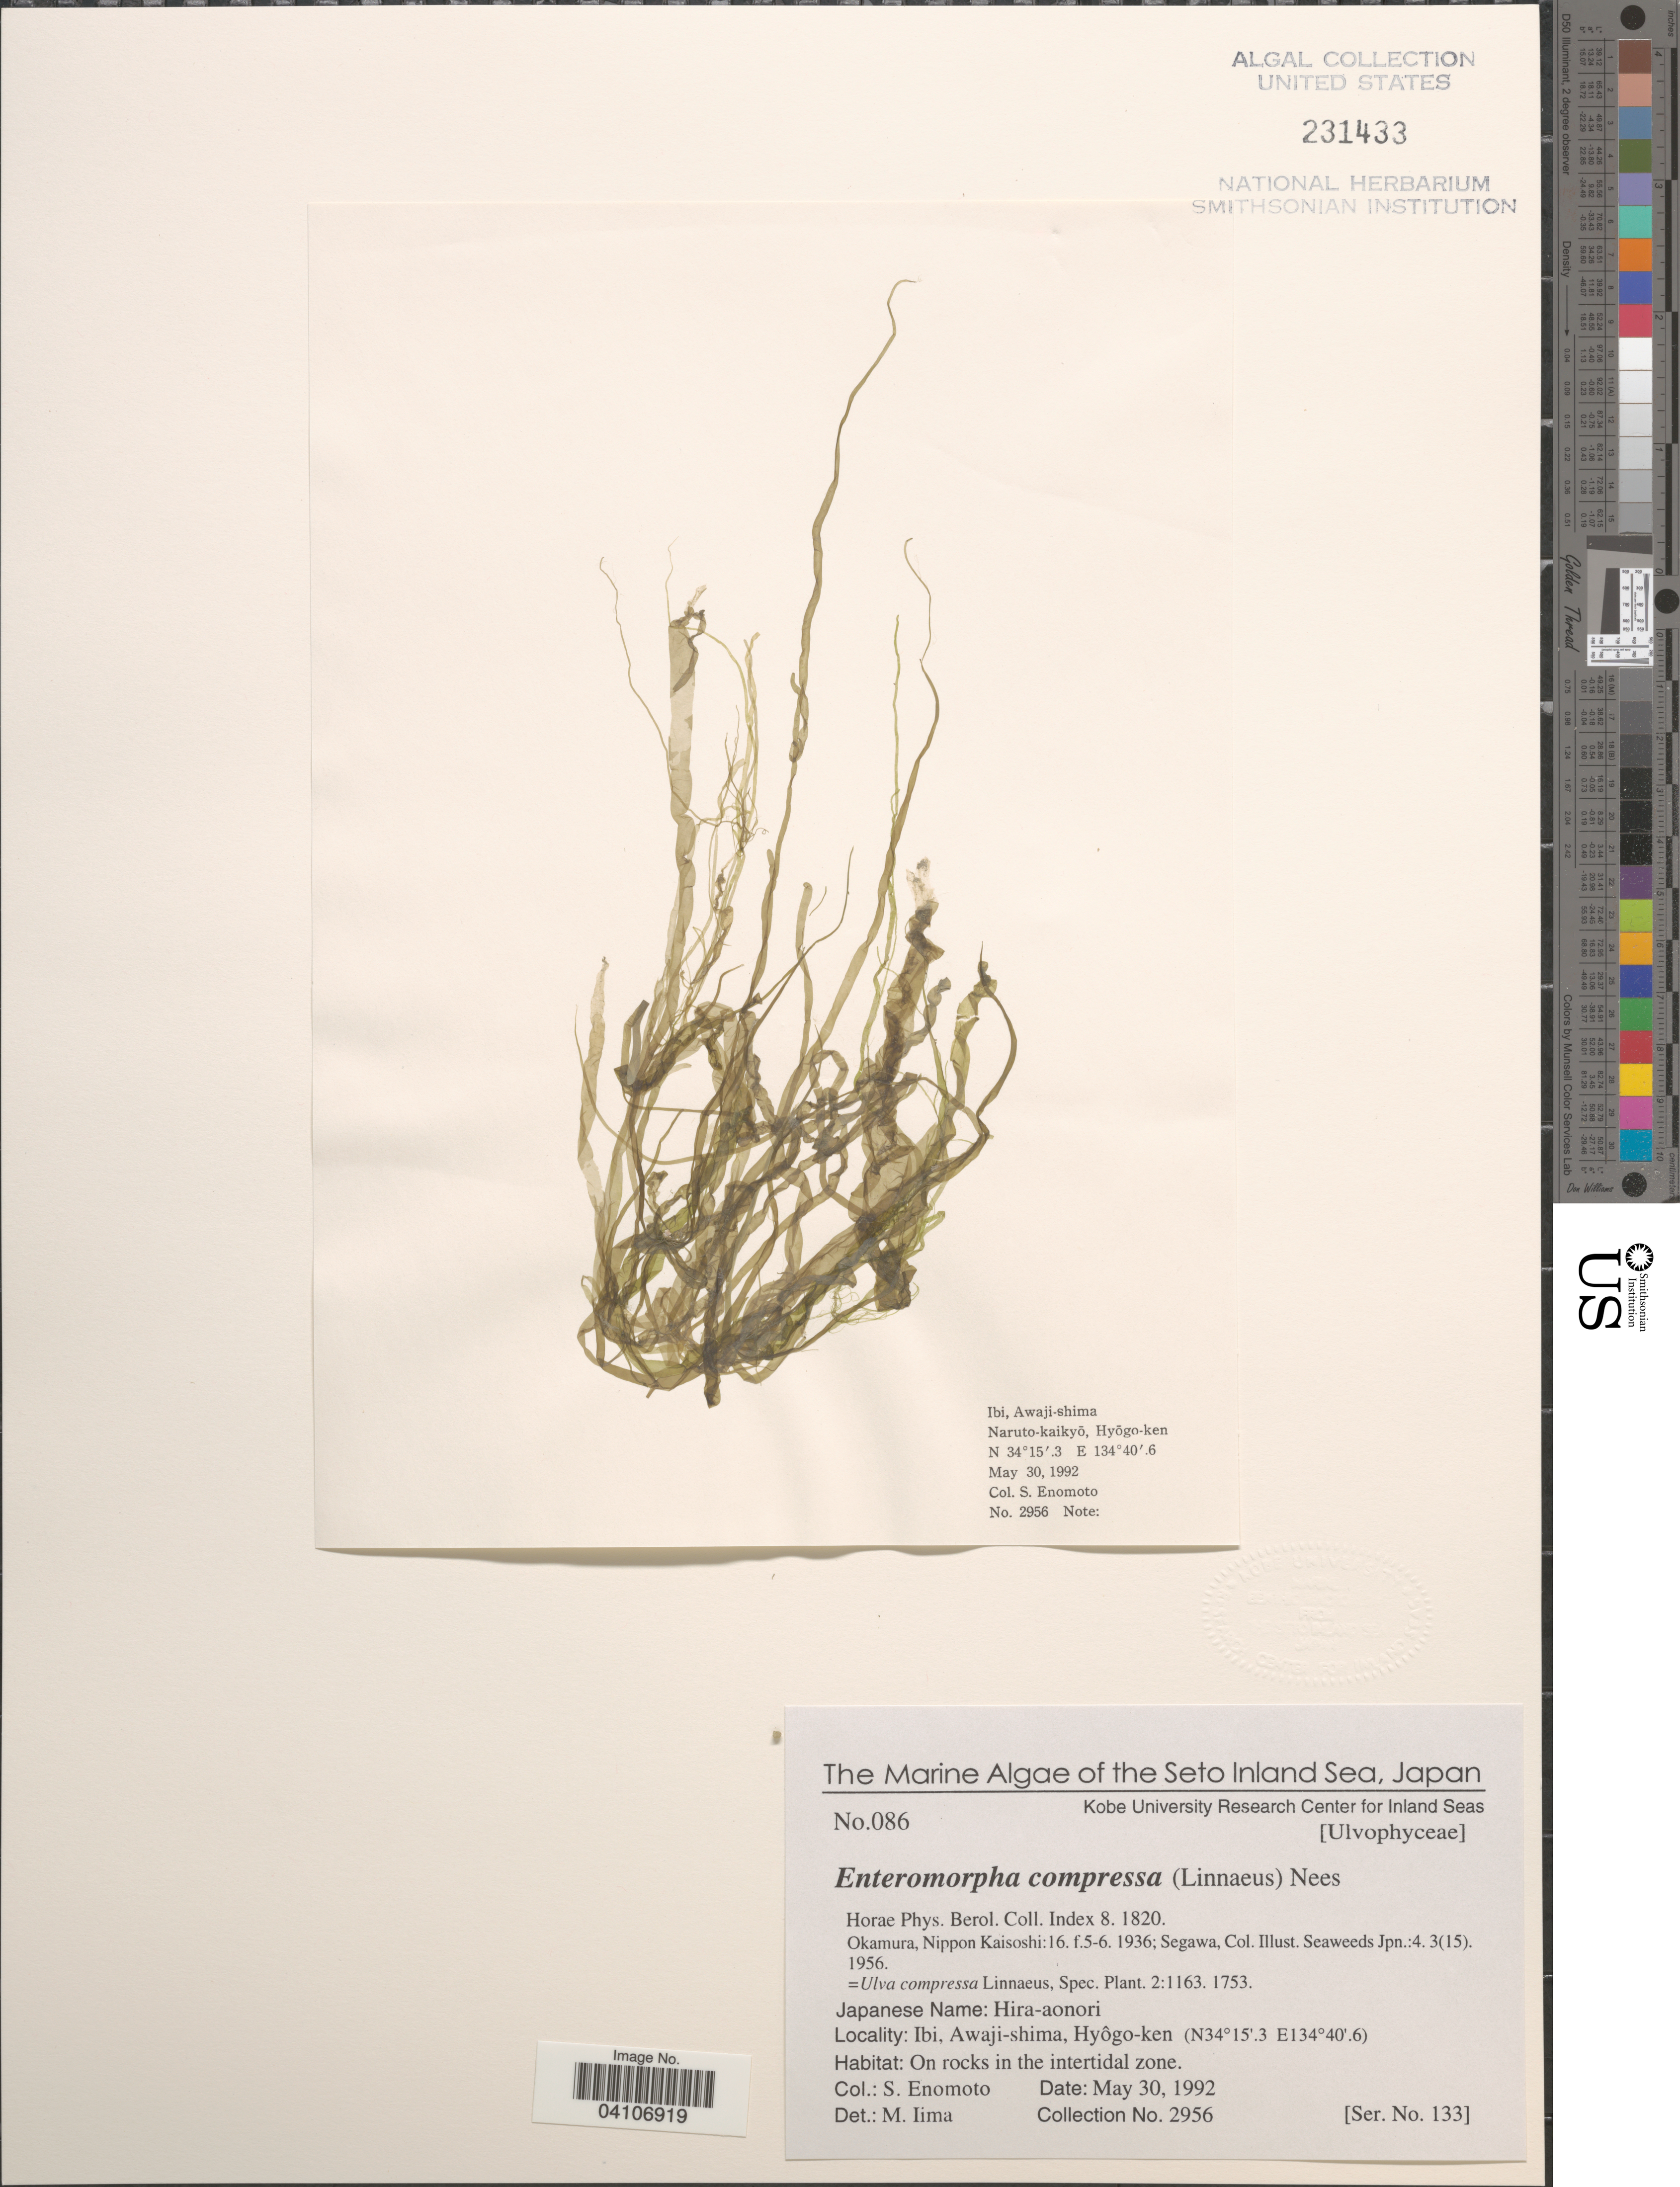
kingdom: Plantae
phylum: Chlorophyta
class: Ulvophyceae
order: Ulvales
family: Ulvaceae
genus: Ulva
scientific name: Ulva compressa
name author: L.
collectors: S. Enomoto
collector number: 2956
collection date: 1992-05-30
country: Japan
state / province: Hyogo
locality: The Seto Inland Sea. Ibi, Awaji-shima, Hyôgo-ken. On rocks in the intertidal zone.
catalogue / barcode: US 231433